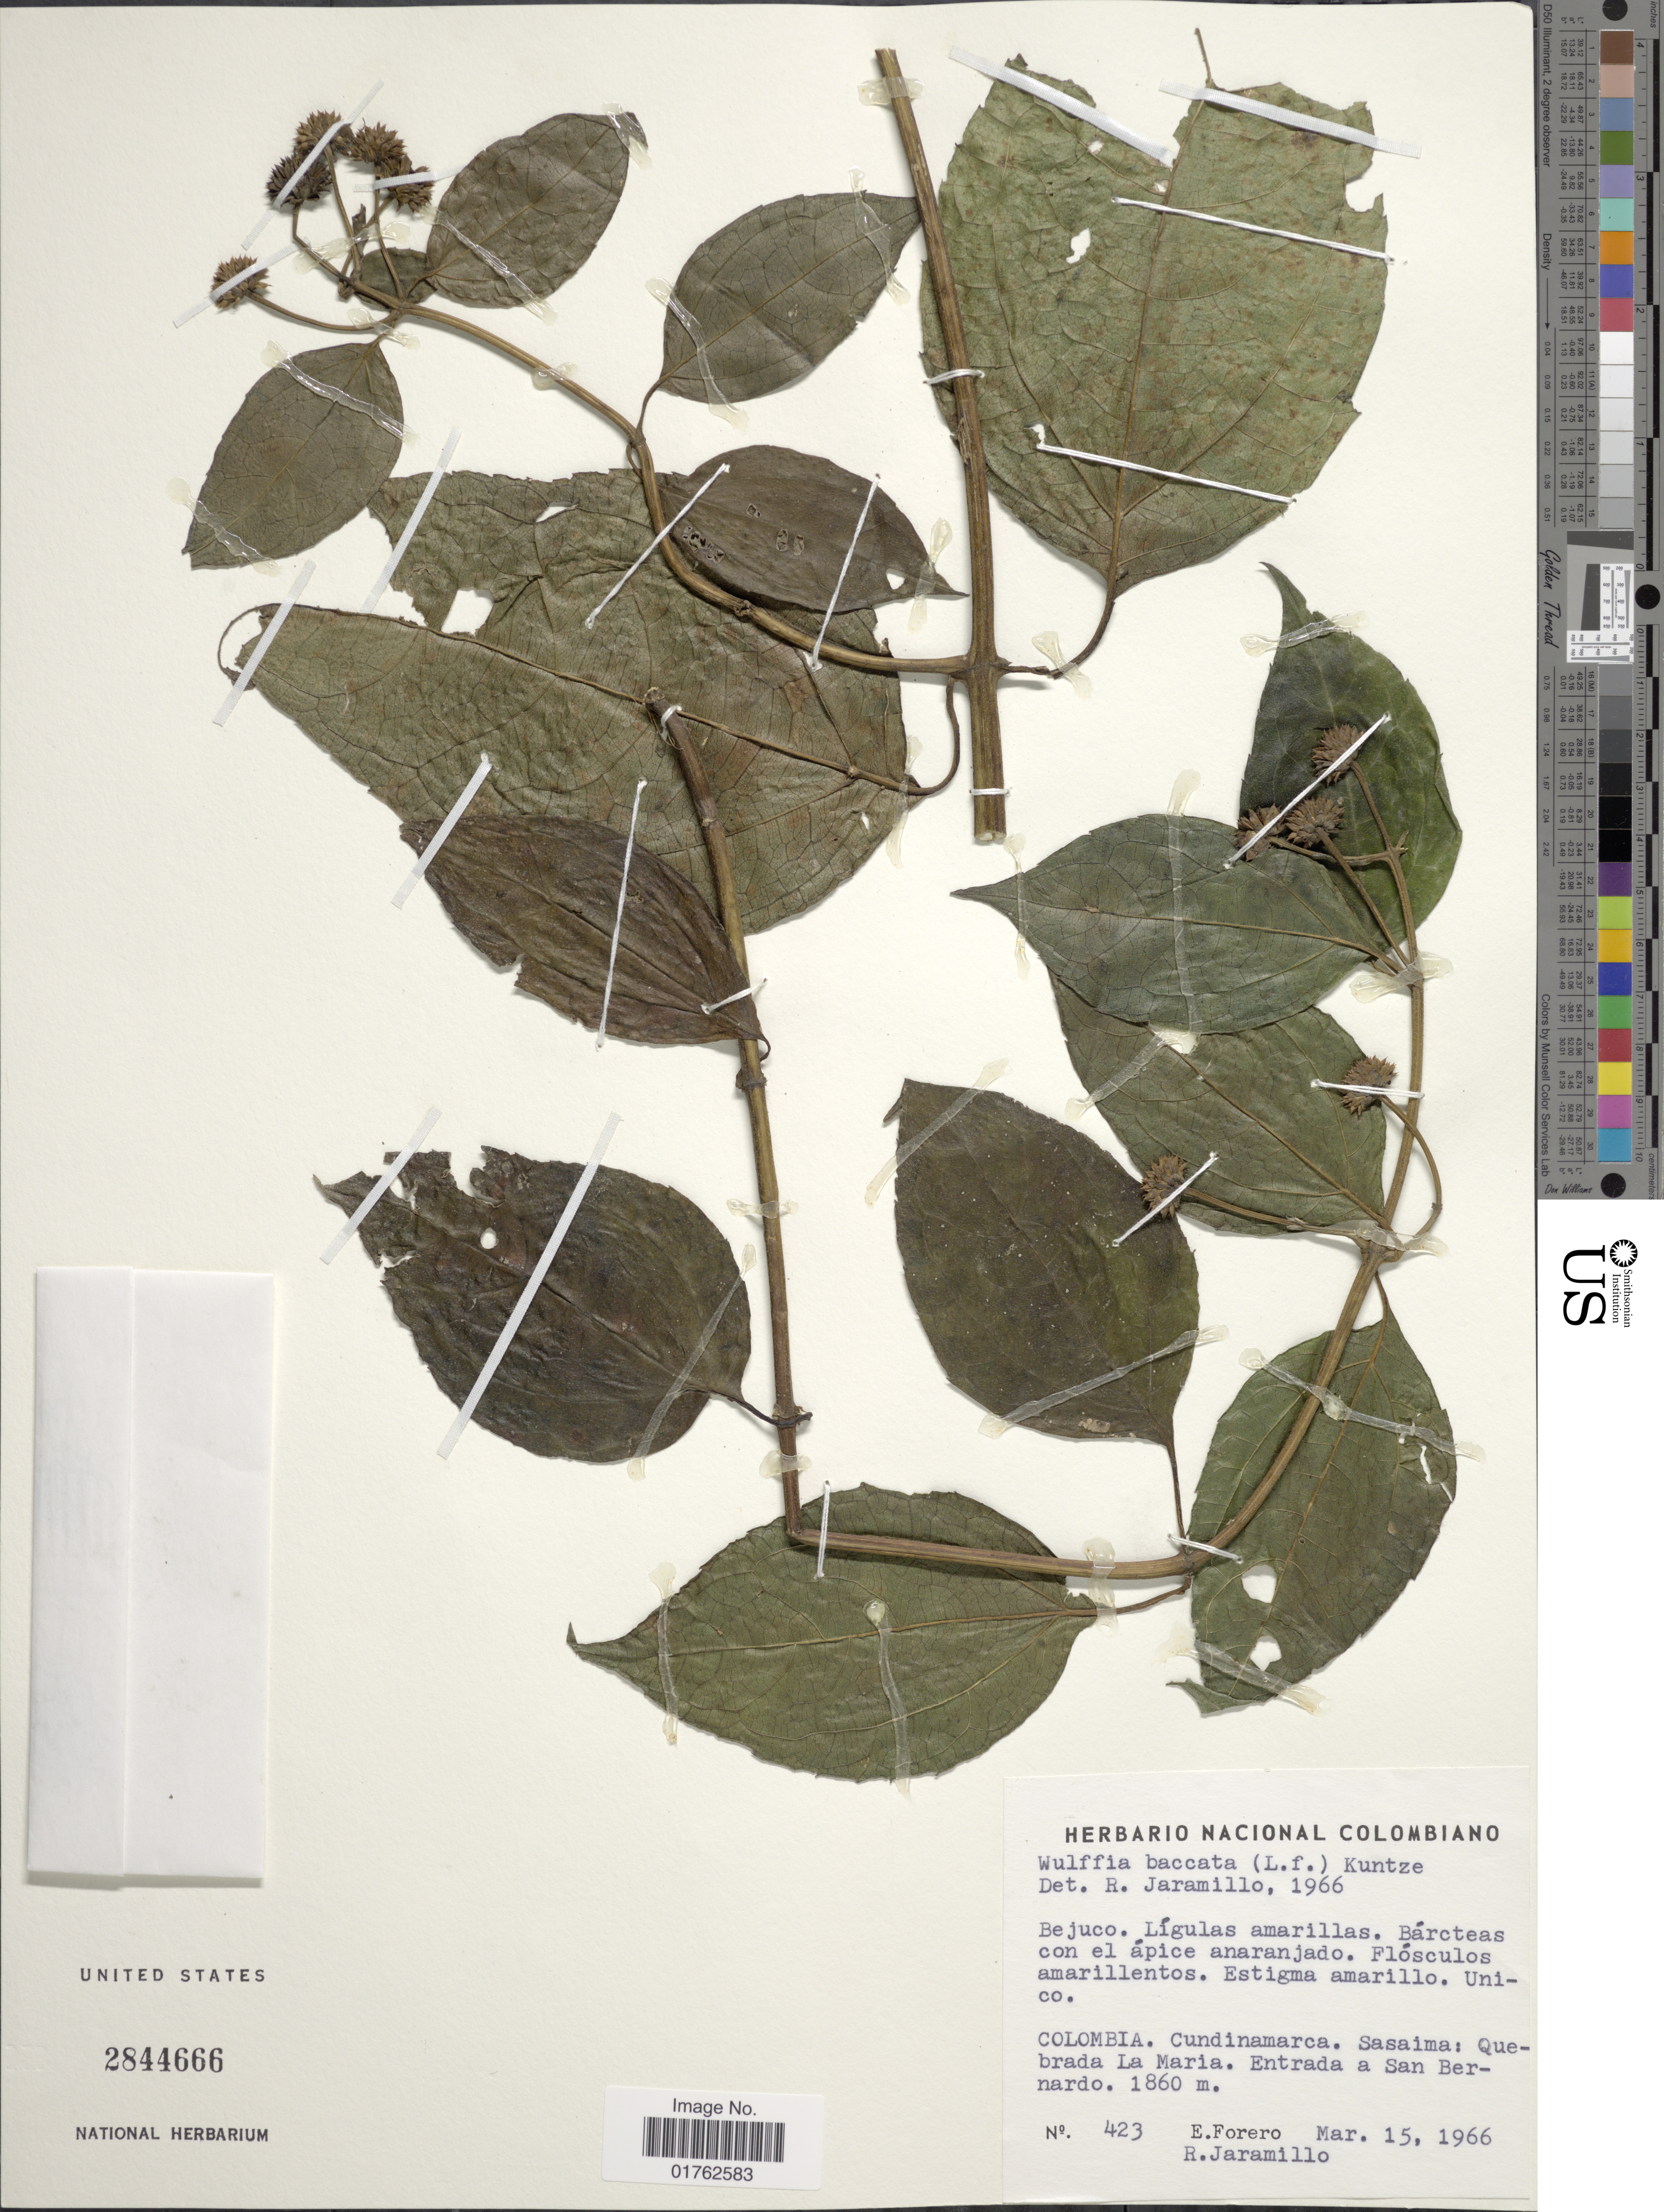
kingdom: Plantae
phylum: Tracheophyta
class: Magnoliopsida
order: Asterales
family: Asteraceae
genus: Wulffia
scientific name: Wulffia baccata var. baccata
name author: (L.) Kuntze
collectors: E. Forero & R. Jaramillo M.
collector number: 423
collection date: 1966-03-15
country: Colombia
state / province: Cundinamarca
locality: Sasaima: Quebrada La Maria, entrada a San Bernardo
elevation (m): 1860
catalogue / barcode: US 2844666